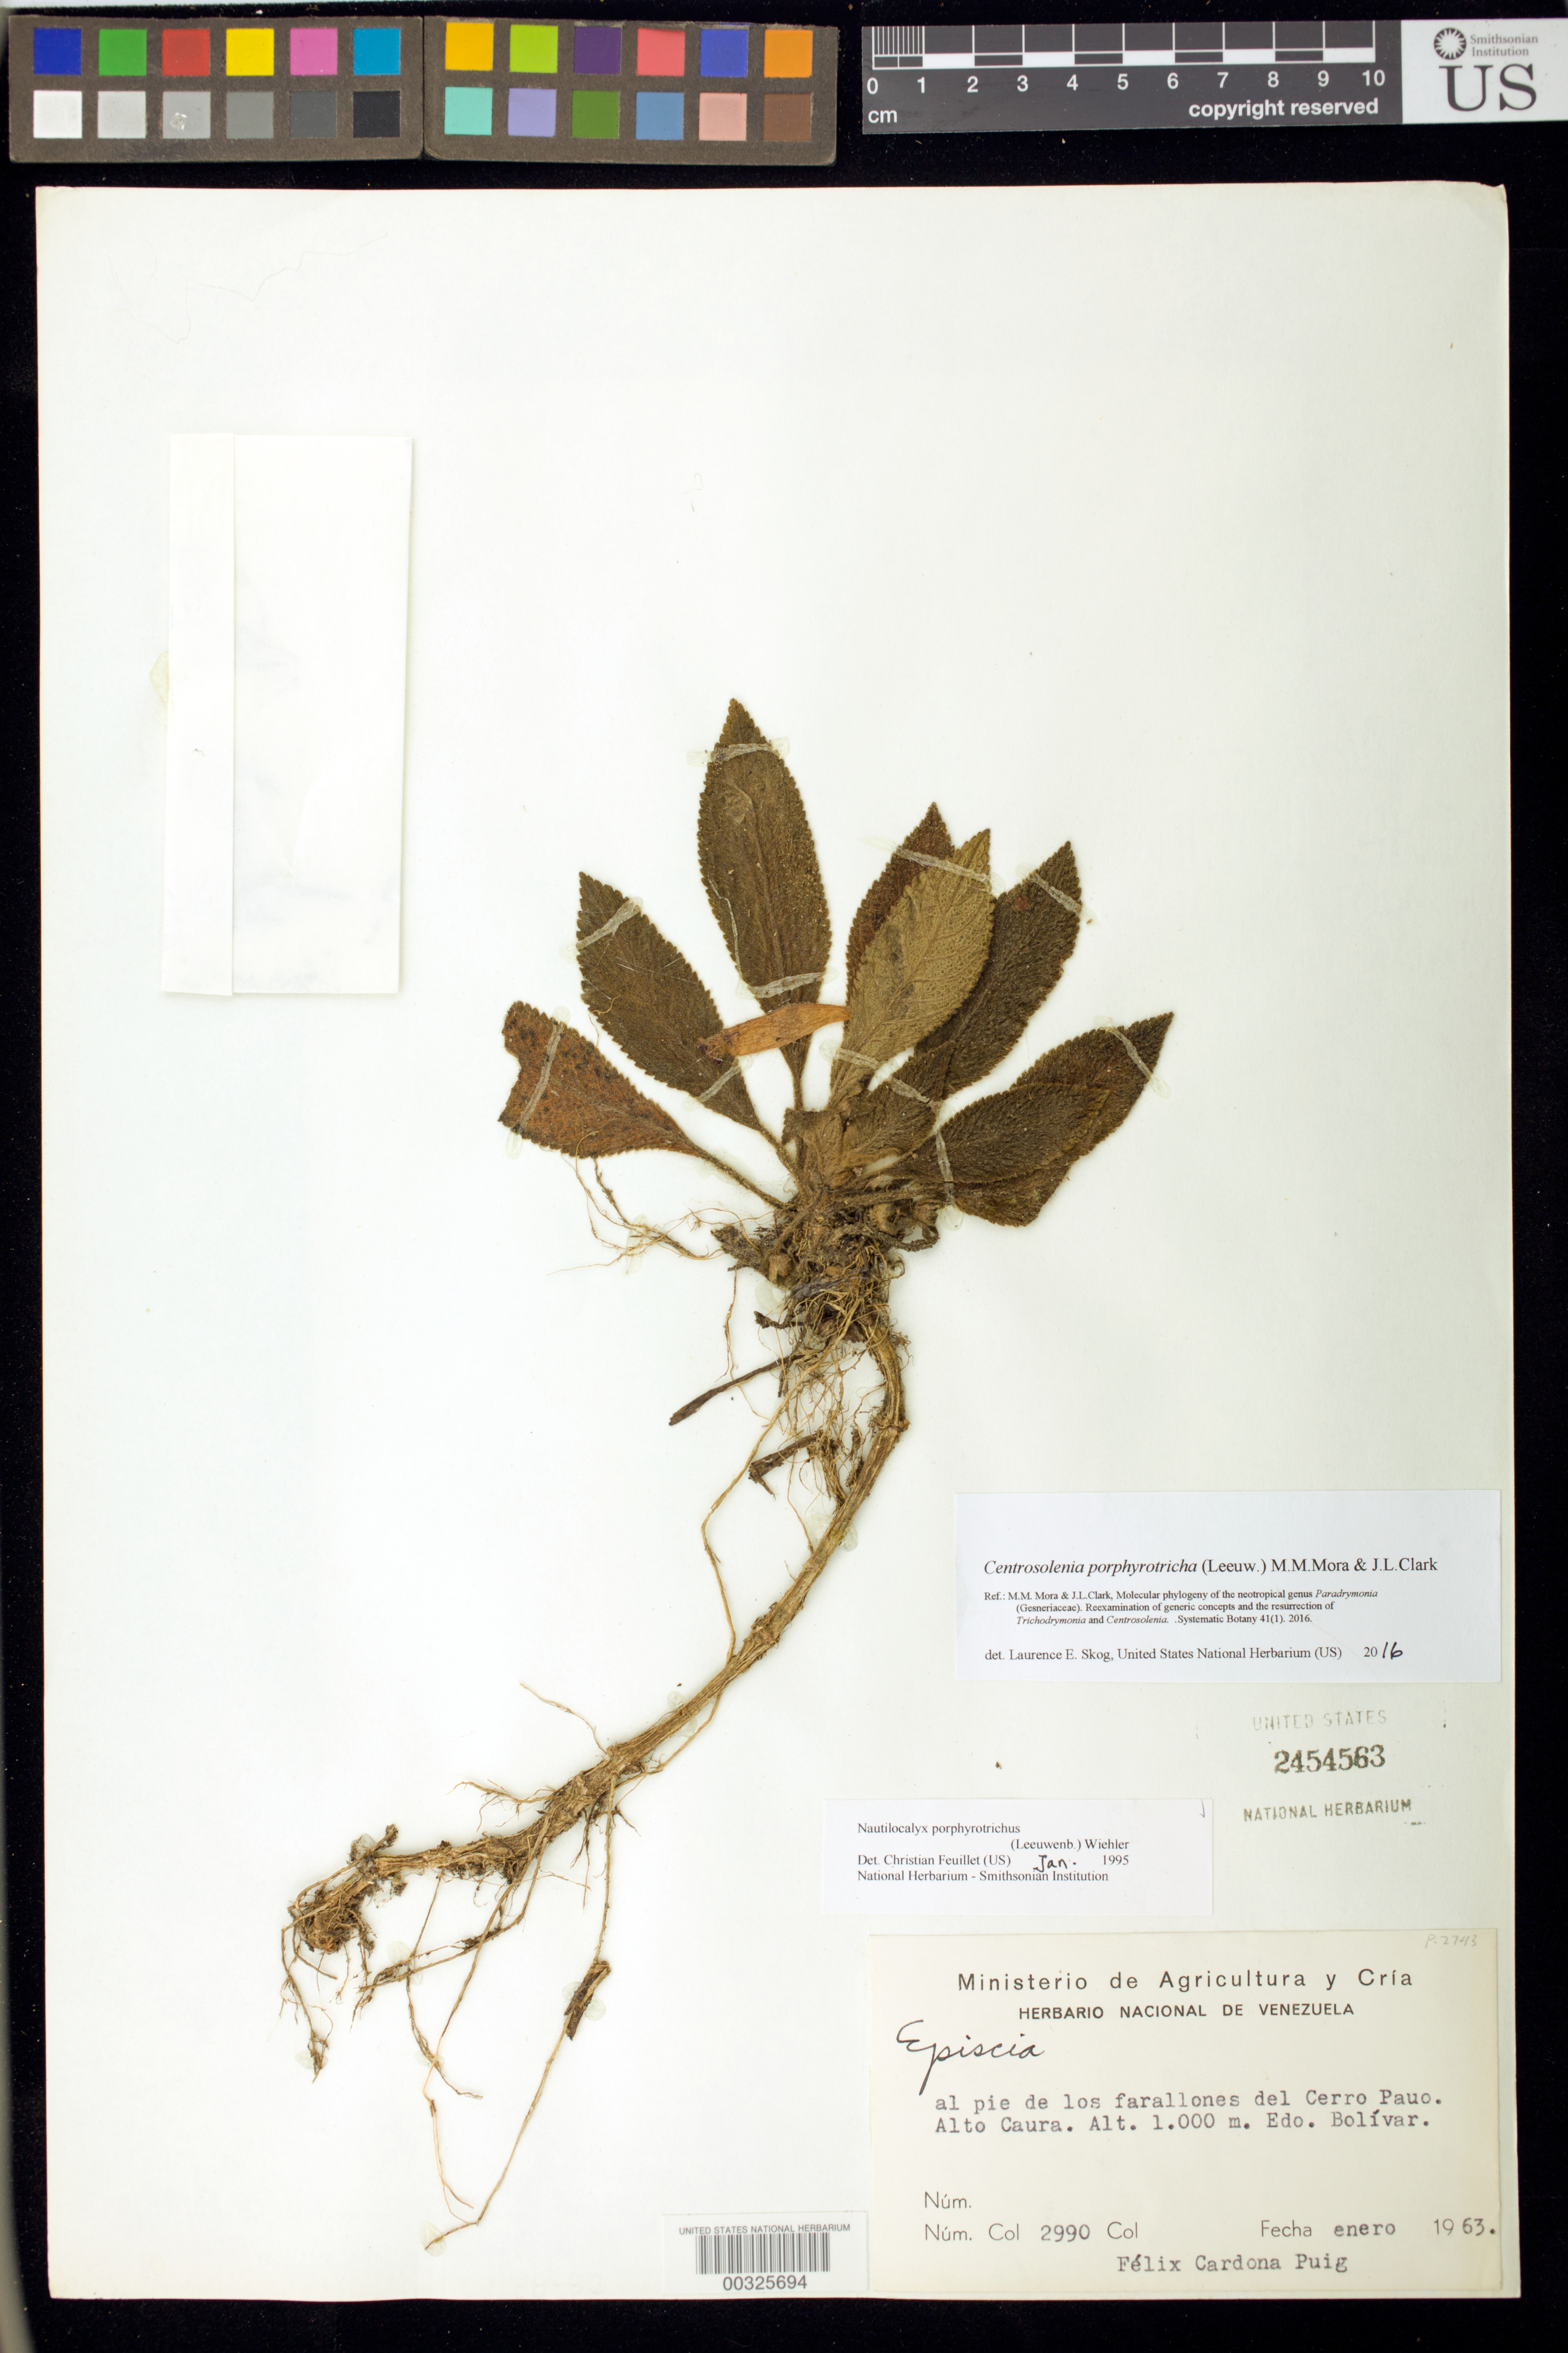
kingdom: Plantae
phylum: Tracheophyta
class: Magnoliopsida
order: Lamiales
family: Gesneriaceae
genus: Centrosolenia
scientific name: Centrosolenia porphyrotricha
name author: (Leeuw.) M.M. Mora & J.L. Clark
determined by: Skog, Laurence E.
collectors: F. Puig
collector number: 2990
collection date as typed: Jan 1963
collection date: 1963-01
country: Venezuela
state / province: Bolívar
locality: Al pie de los farallones del Cerro Pauo, Alto Caura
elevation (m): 1000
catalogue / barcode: US 2454563